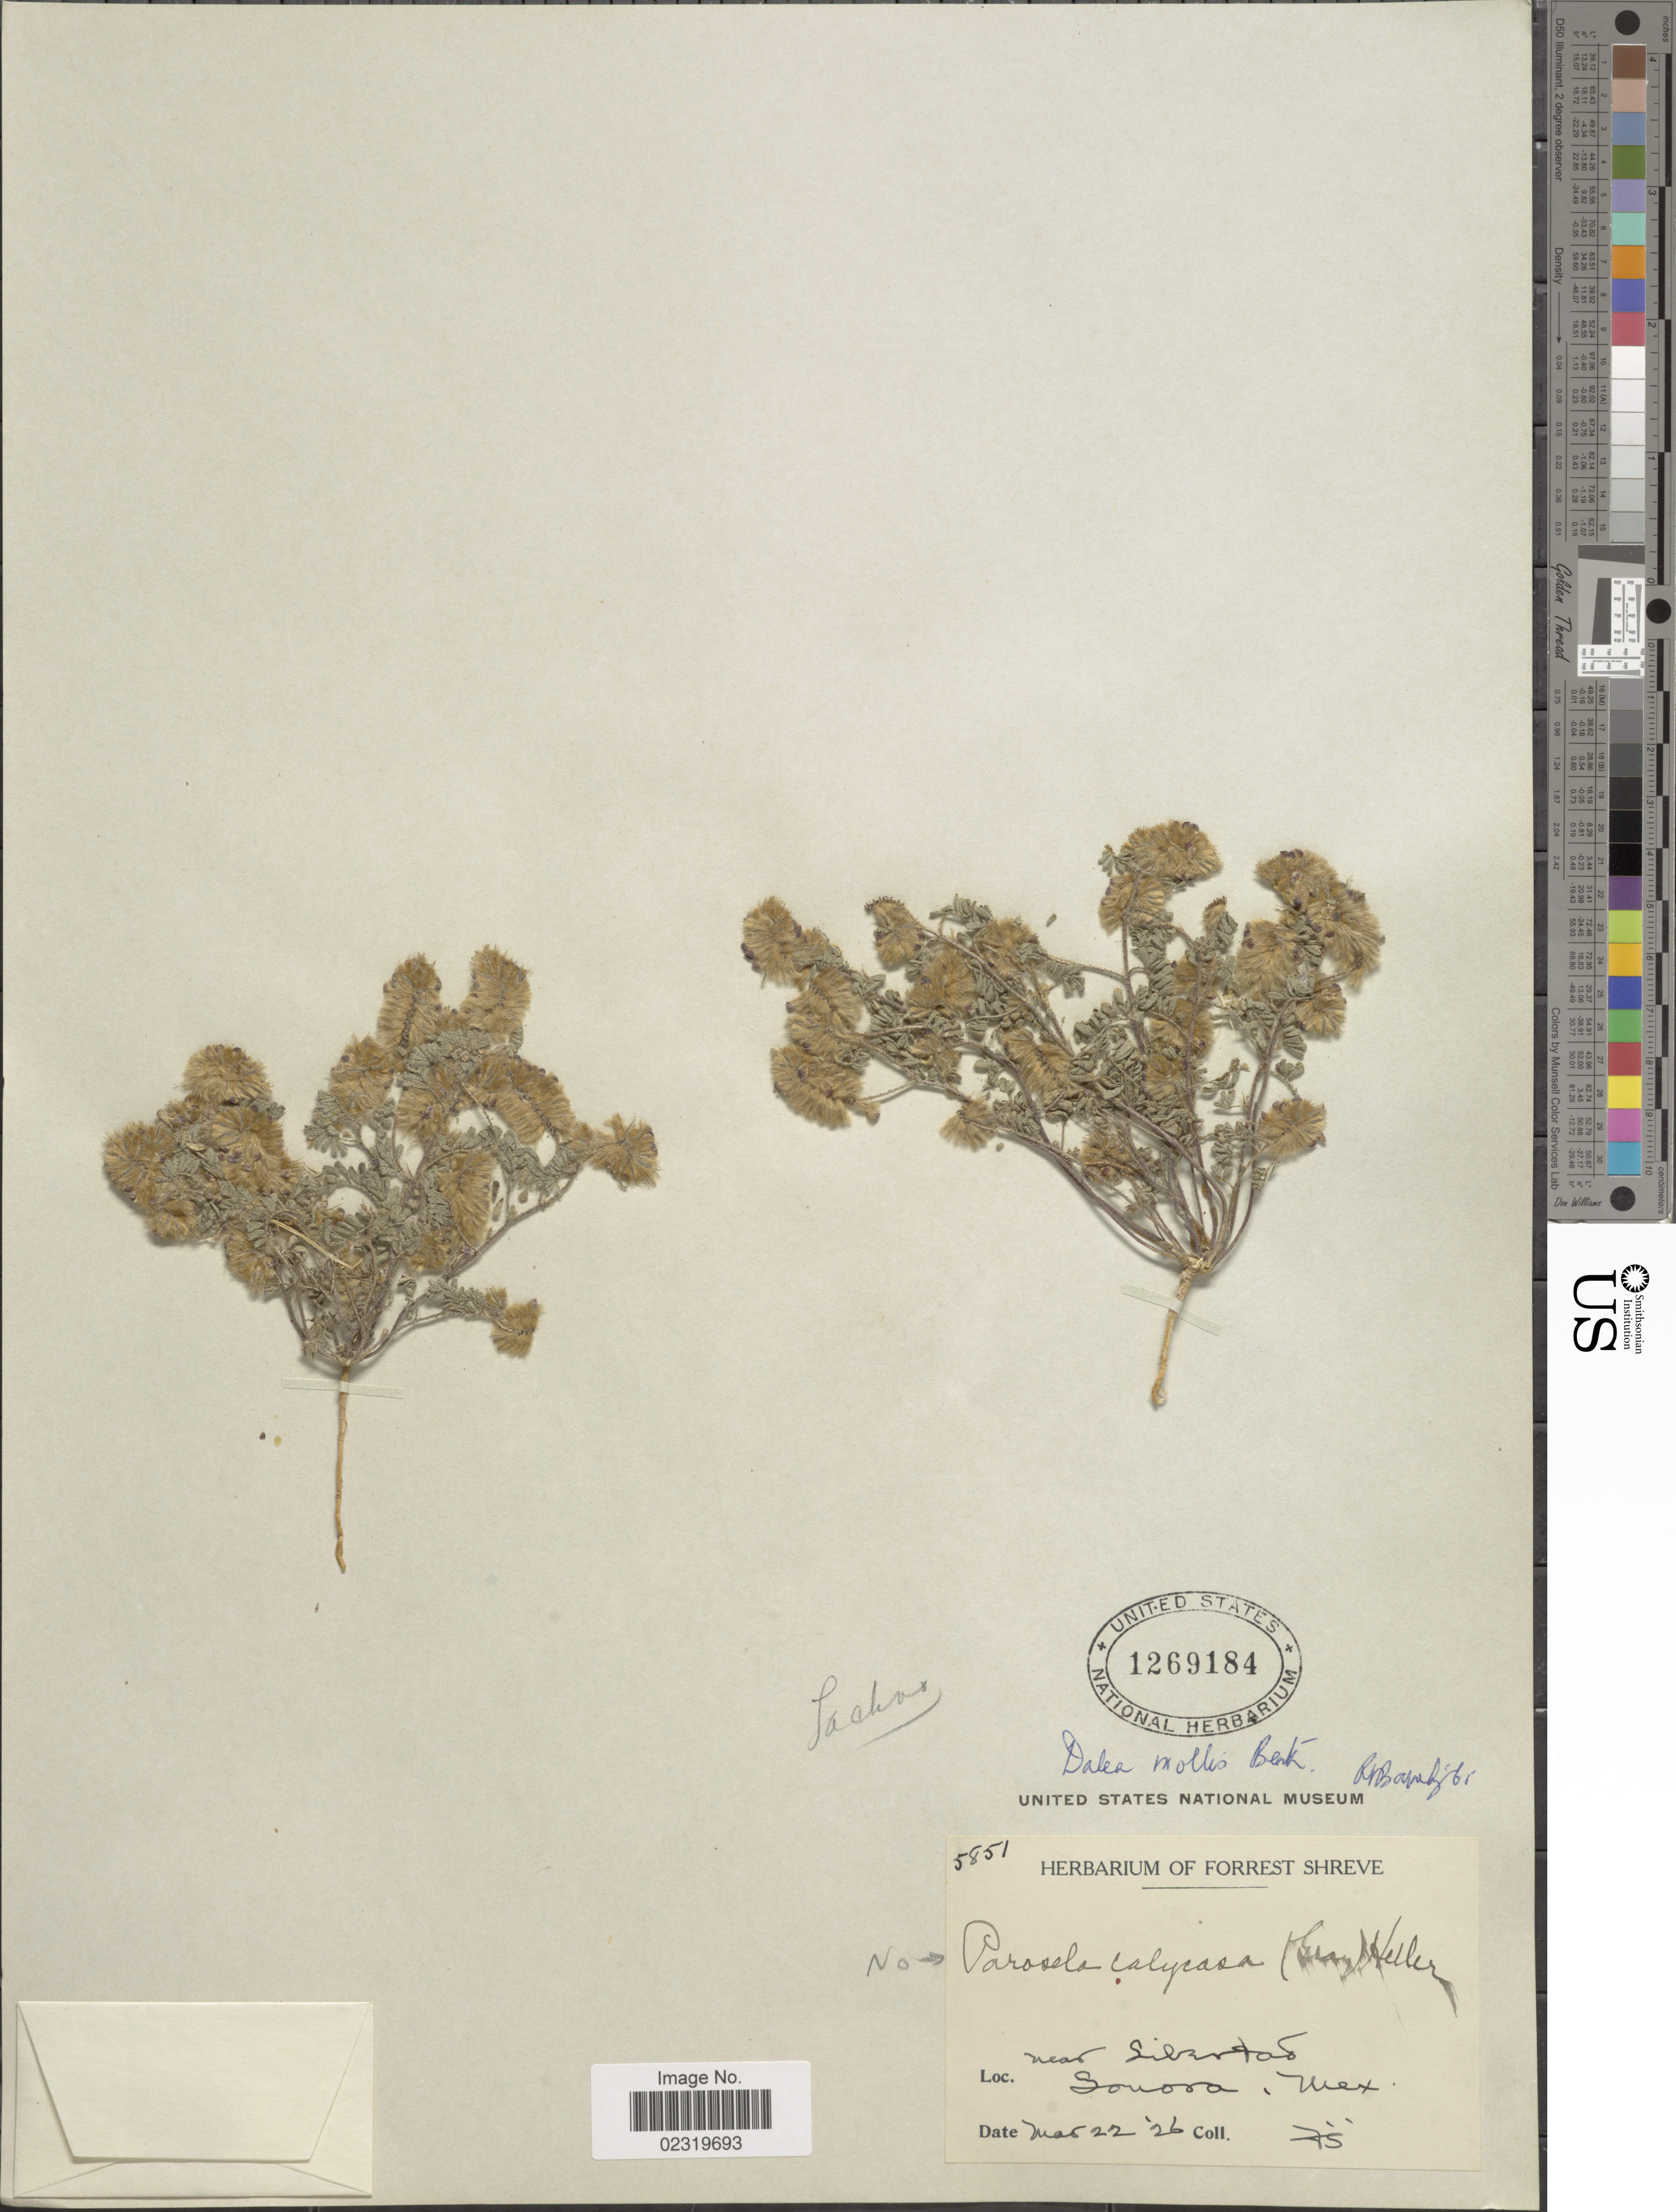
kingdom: Plantae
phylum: Tracheophyta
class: Magnoliopsida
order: Fabales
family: Fabaceae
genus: Dalea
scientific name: Dalea mollis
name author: Benth.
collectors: F. Shreve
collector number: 5851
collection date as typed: Transcribed d/m/y: 22/3/26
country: Mexico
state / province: Sonora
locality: Near Libertad, Mex.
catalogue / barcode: US 1269184